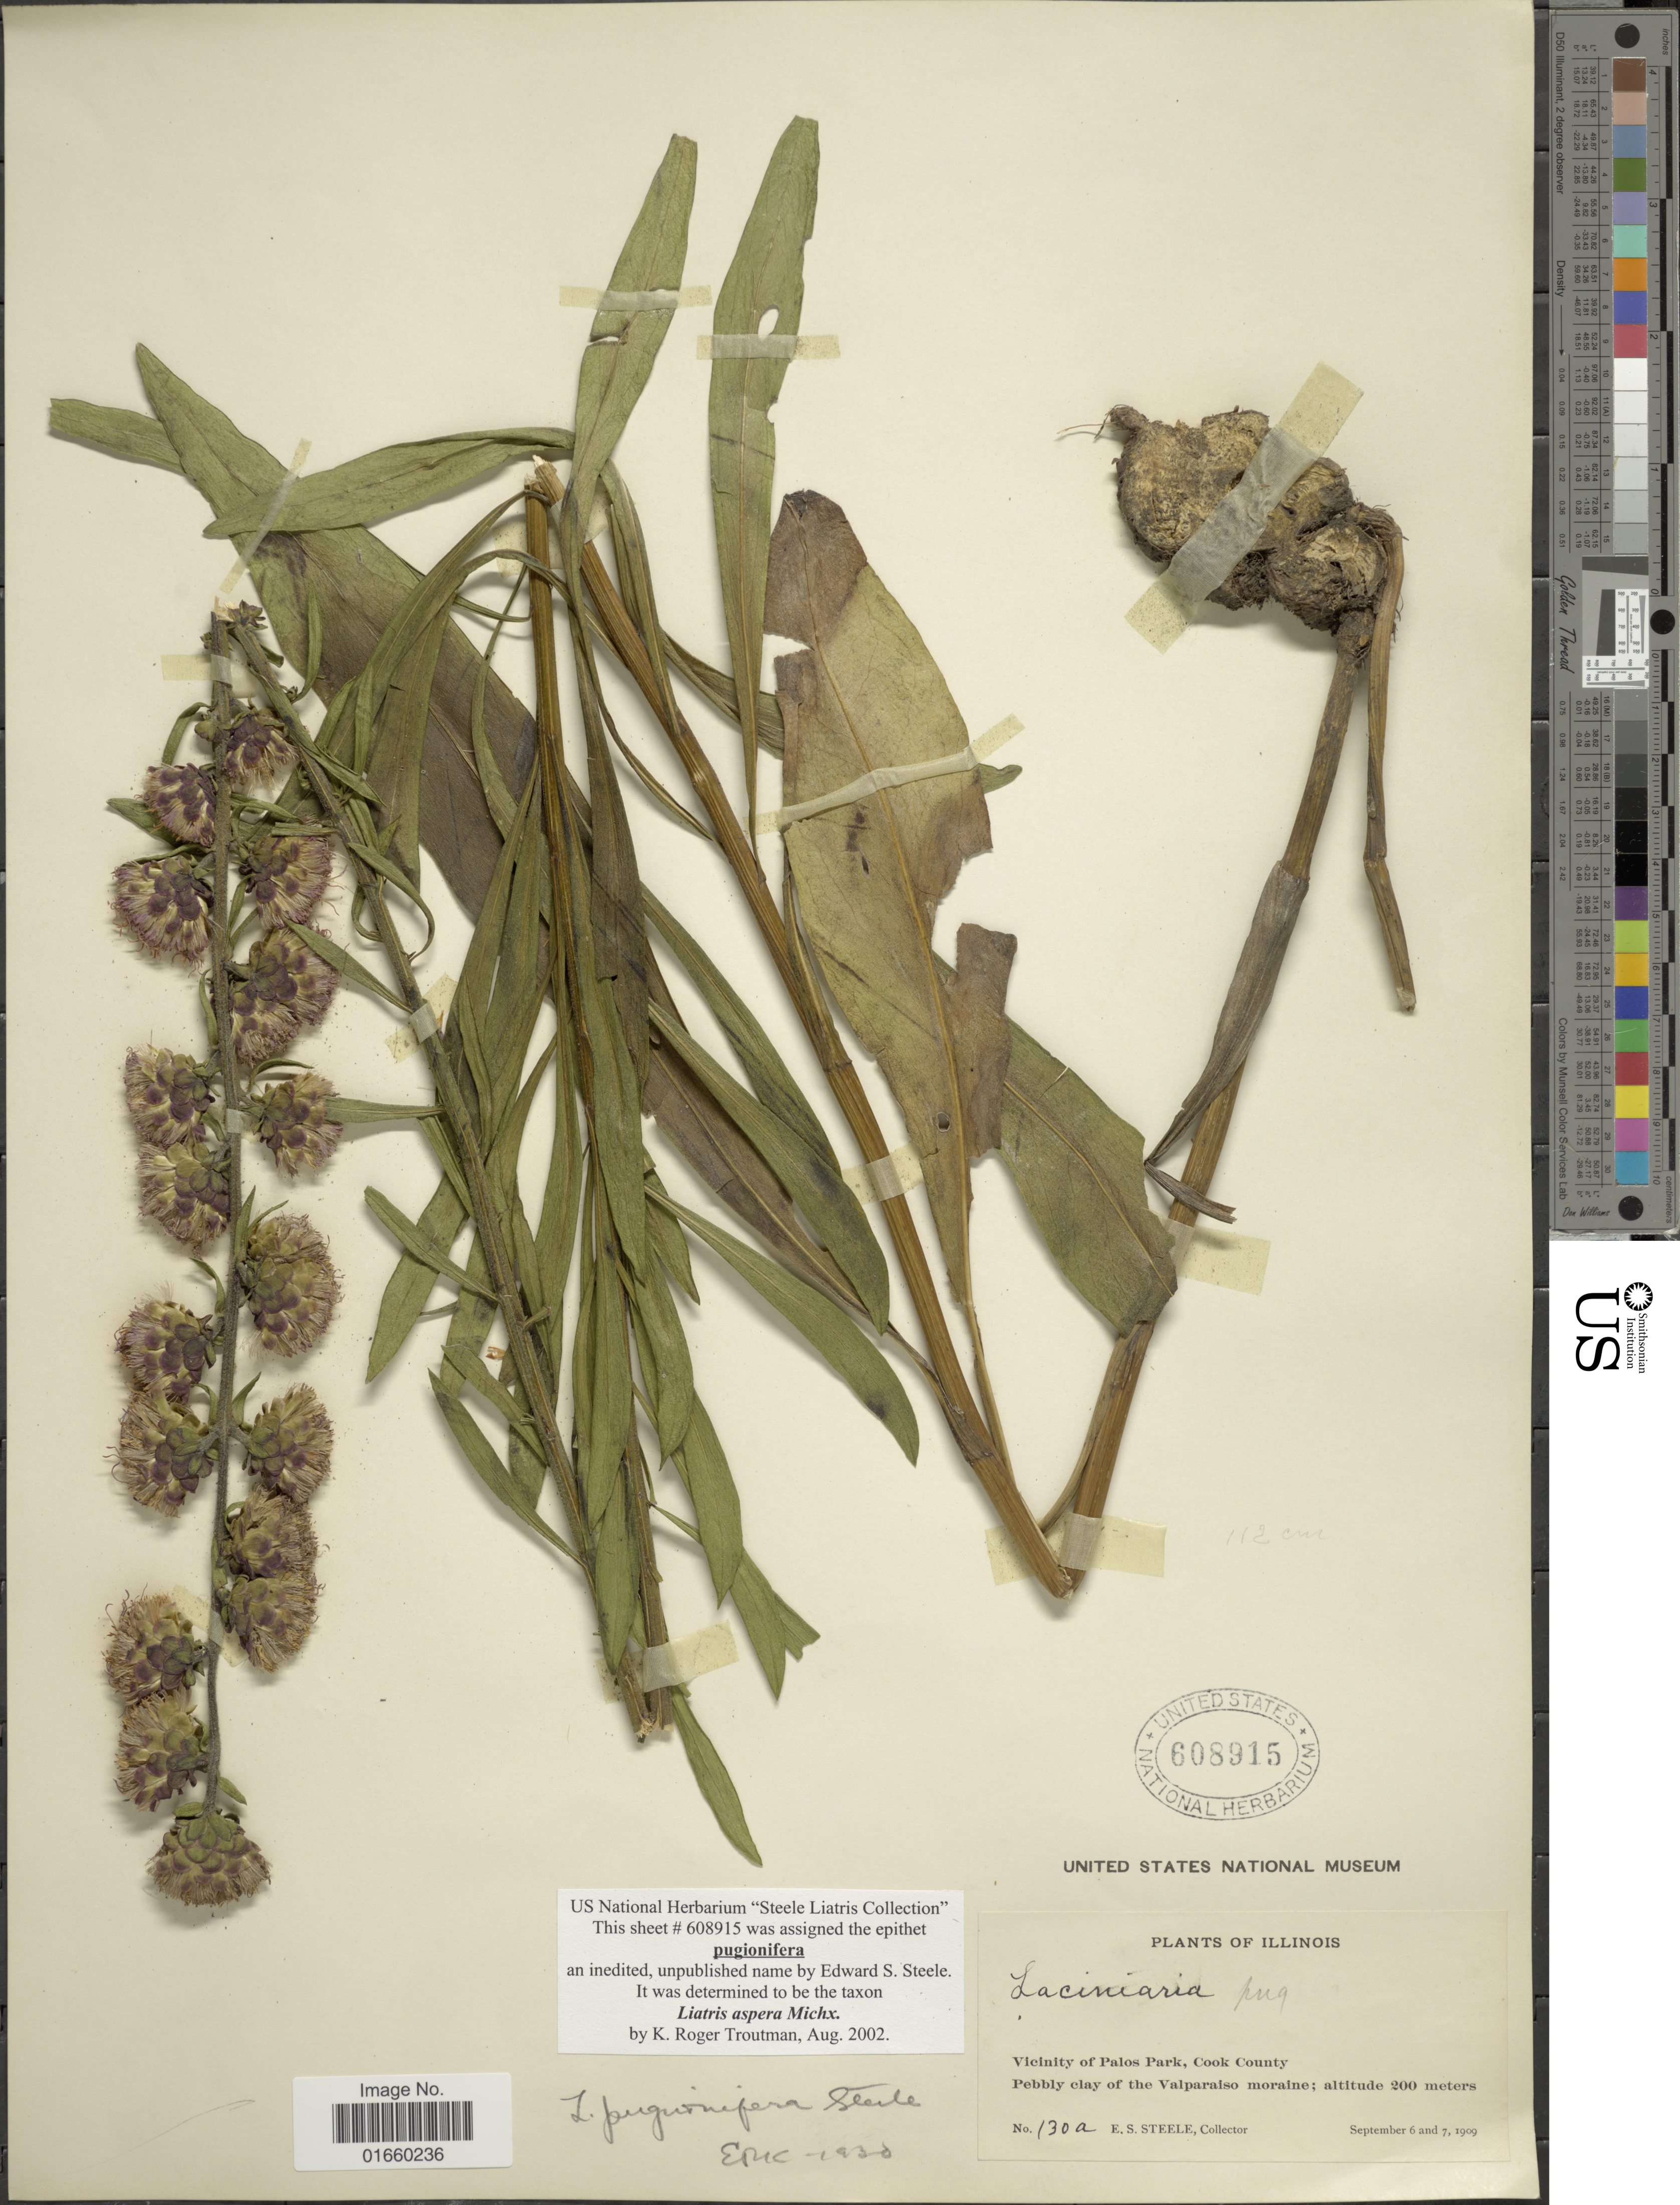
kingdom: Plantae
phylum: Tracheophyta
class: Magnoliopsida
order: Asterales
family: Asteraceae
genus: Liatris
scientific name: Liatris aspera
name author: Michx.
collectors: E. Steele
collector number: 130a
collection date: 1909-09-06/1909-09-07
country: United States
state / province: Illinois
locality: Vicinity of Palos Park, Cook County Pebbly clay of the Valparaiso moraine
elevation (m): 200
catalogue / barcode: US 608915